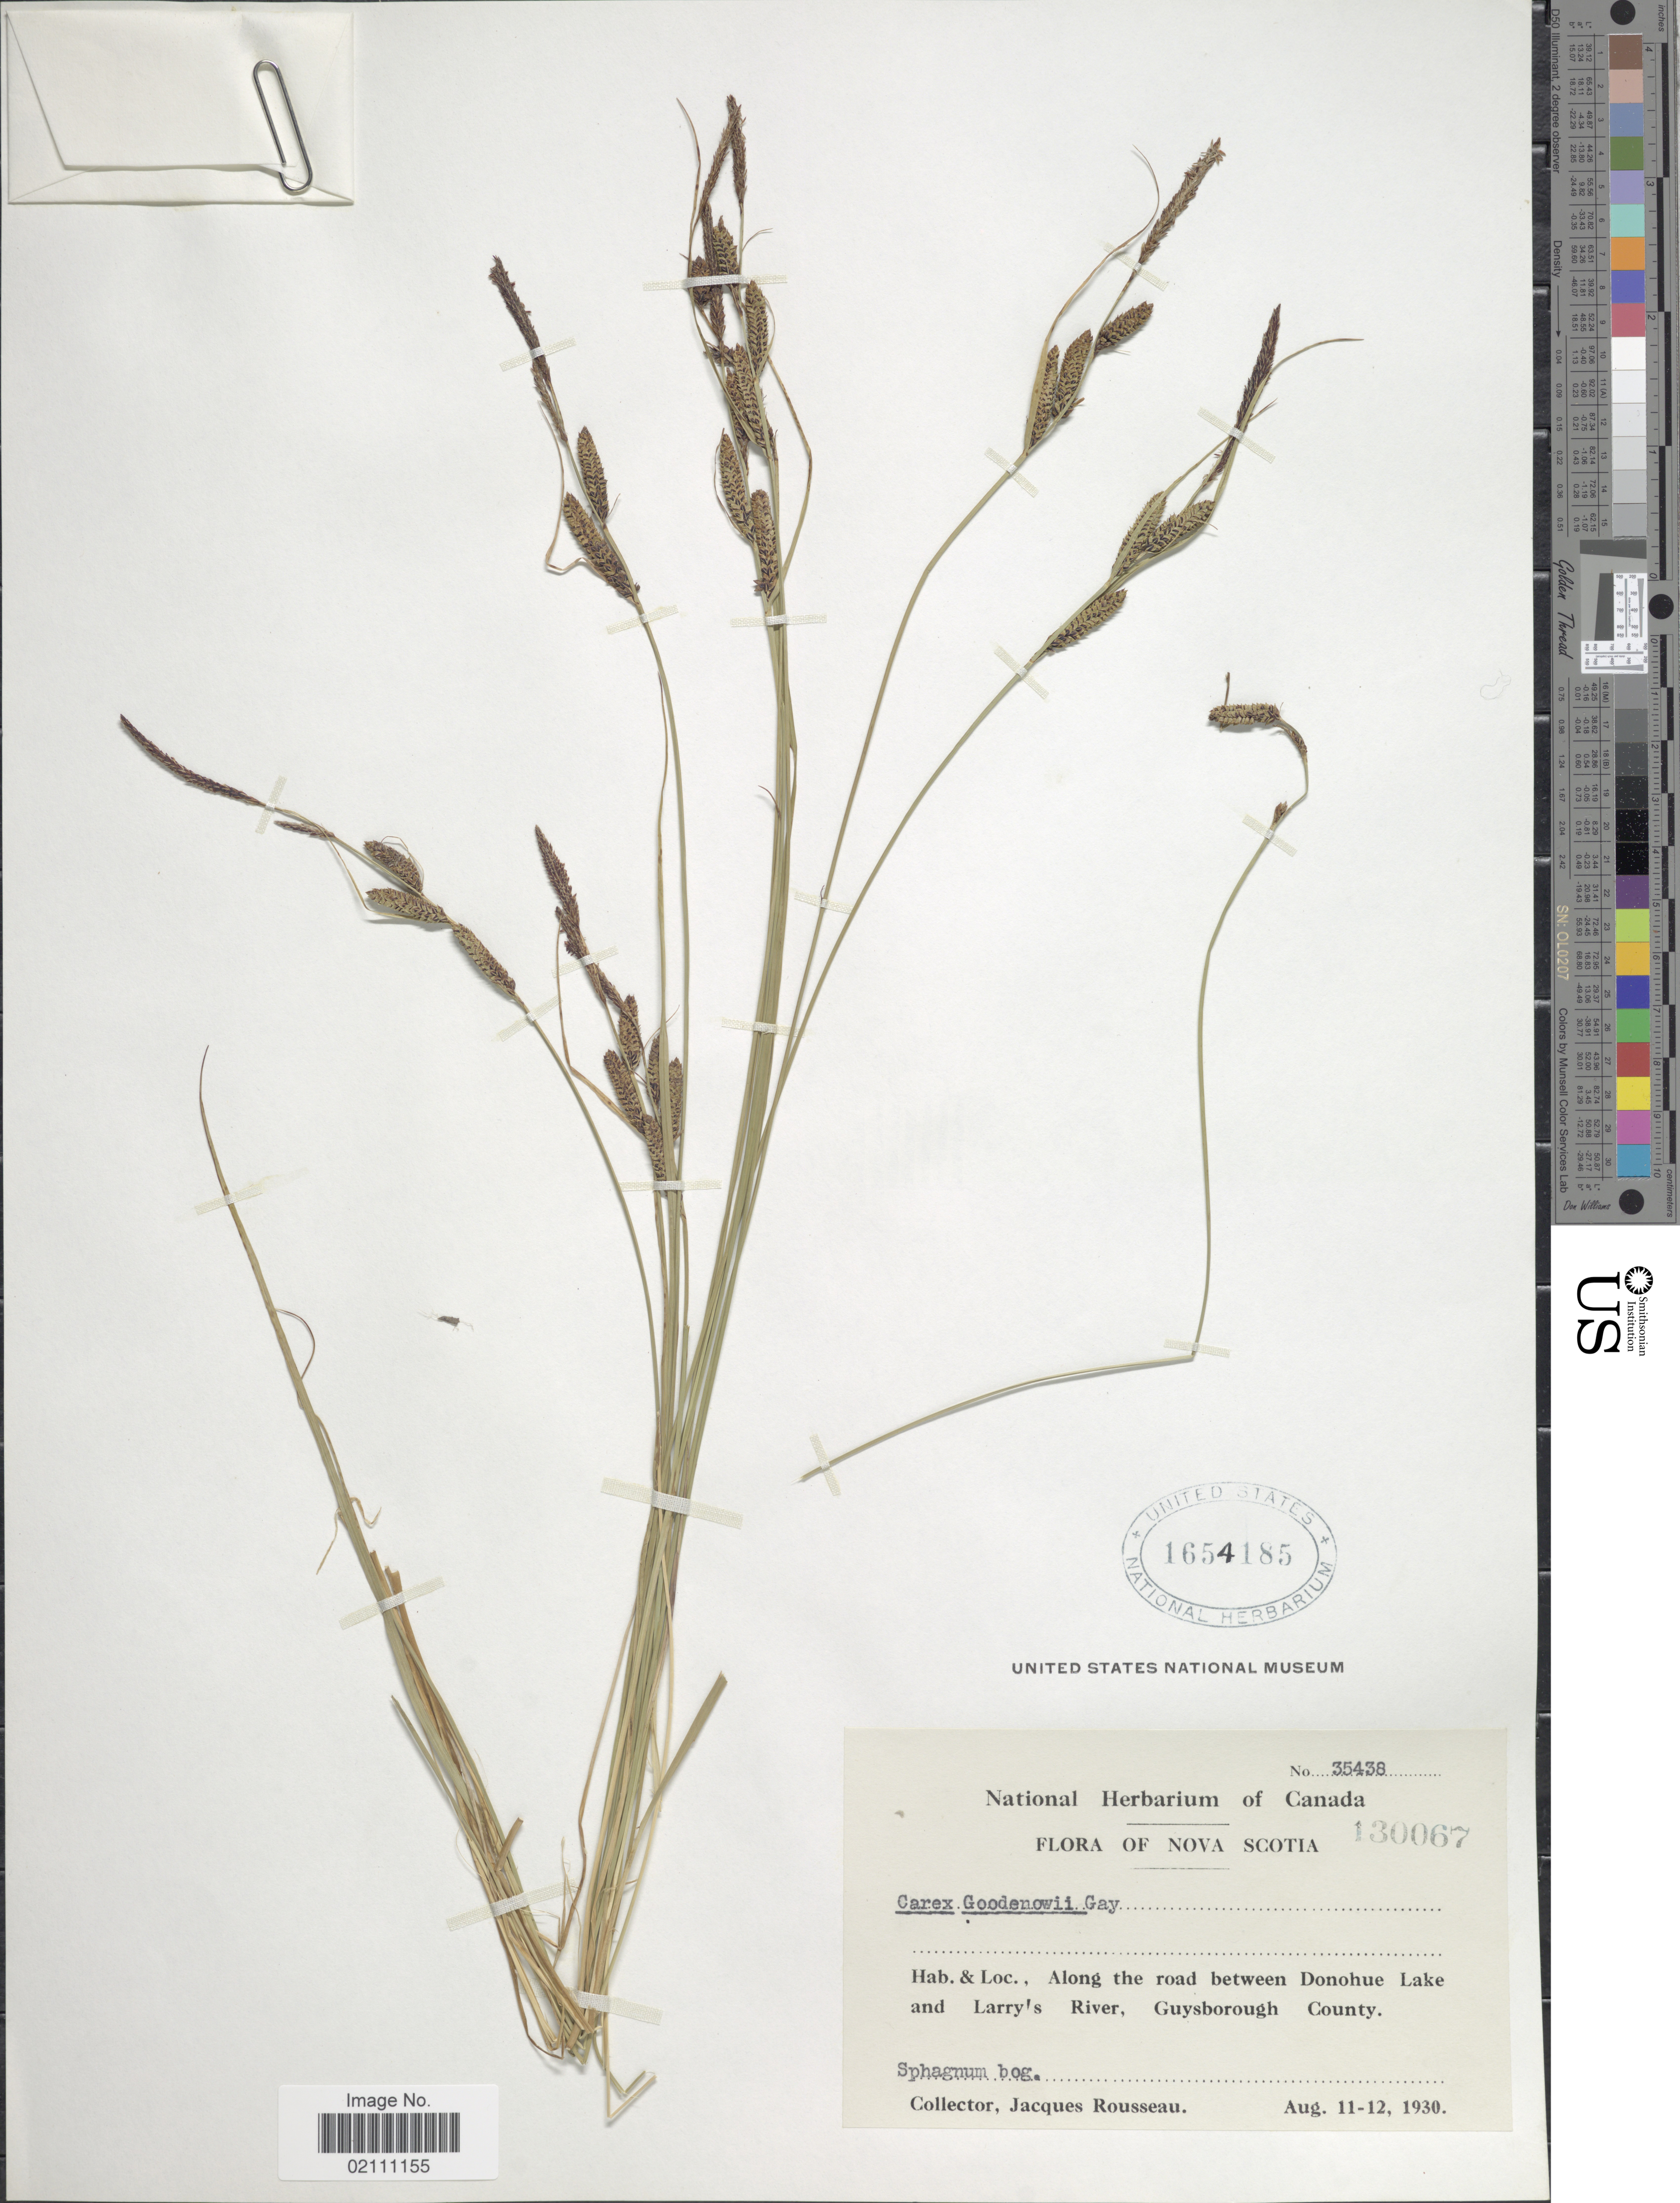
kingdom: Plantae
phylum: Tracheophyta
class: Liliopsida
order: Poales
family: Cyperaceae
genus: Carex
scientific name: Carex nigra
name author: (L.) Reichard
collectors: J. Rousseau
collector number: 35438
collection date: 1930-08-11/1930-08-12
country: Canada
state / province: Nova Scotia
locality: Along the road between Donohue Lake and Larry's River, Guysborough County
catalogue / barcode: US 1654185